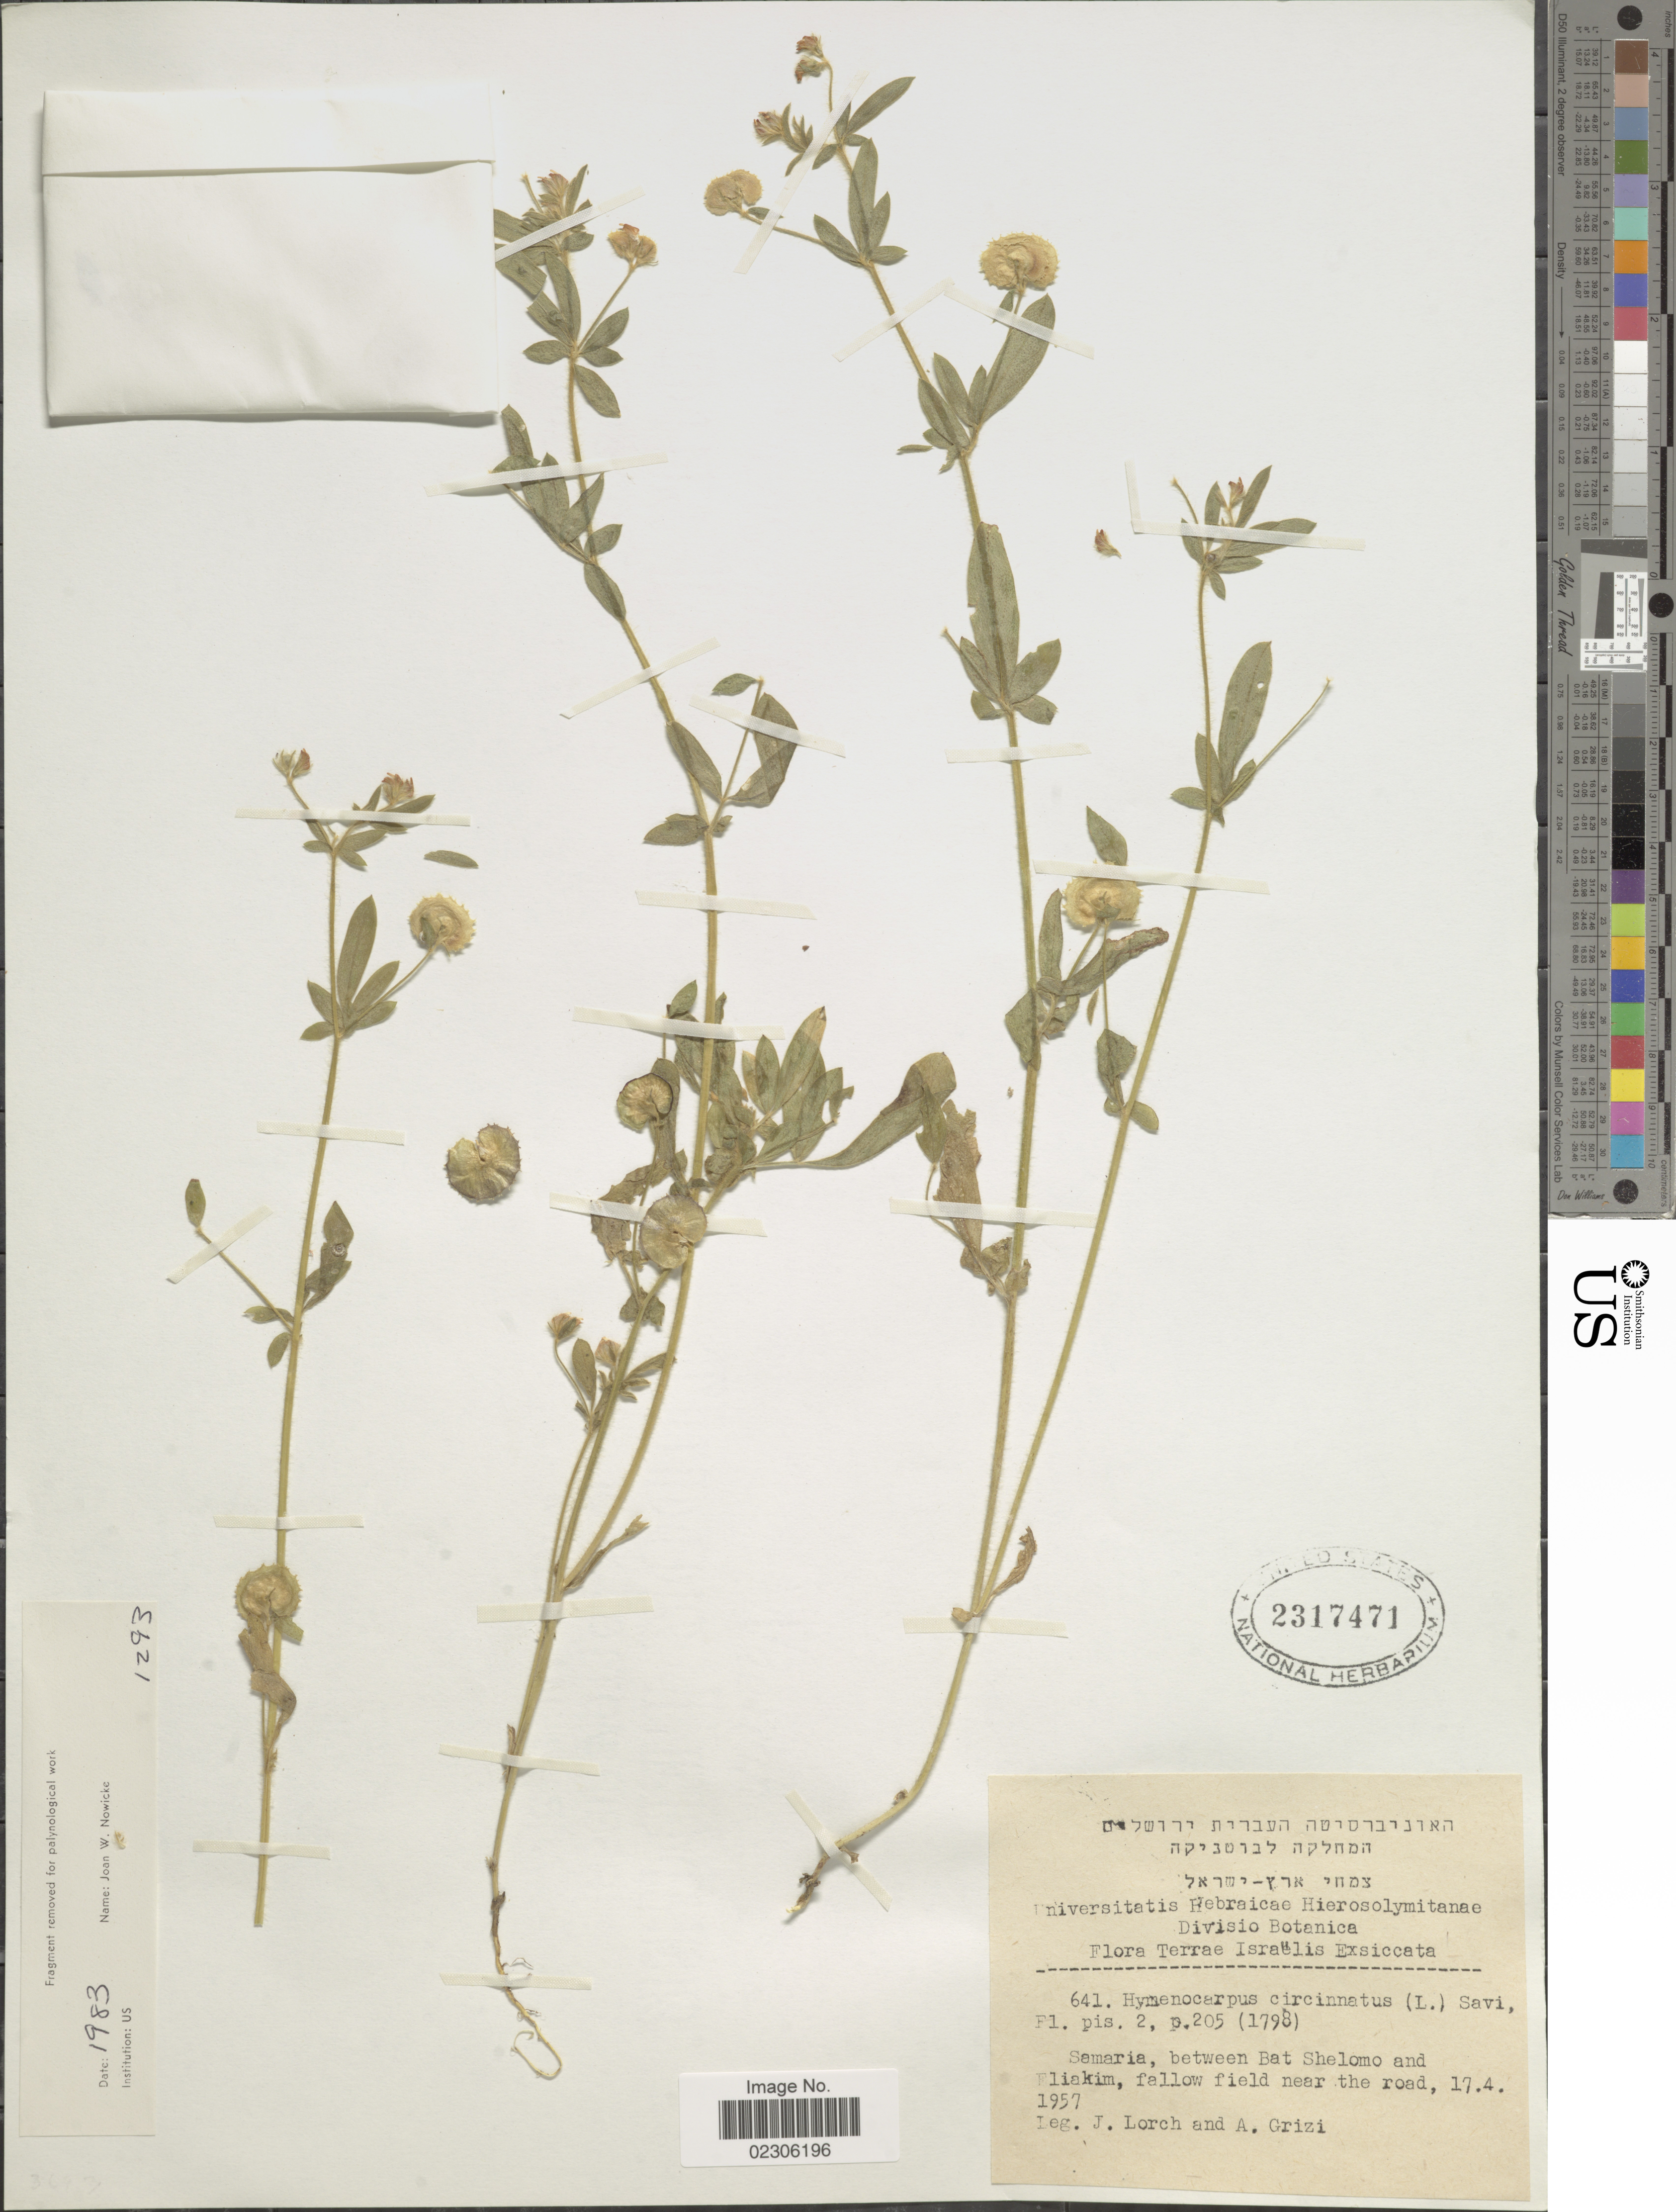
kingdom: Plantae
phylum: Tracheophyta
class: Magnoliopsida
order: Fabales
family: Fabaceae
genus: Hymenocarpos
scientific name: Hymenocarpos circinnatus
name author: (L.) Savi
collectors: J. Lorch & A. Grizi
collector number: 641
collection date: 1957-04-17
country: Israel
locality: Terrae Israelis, Samaria, between Bat Shelomo and Fliakim, fallow field near the road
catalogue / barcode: US 2317471